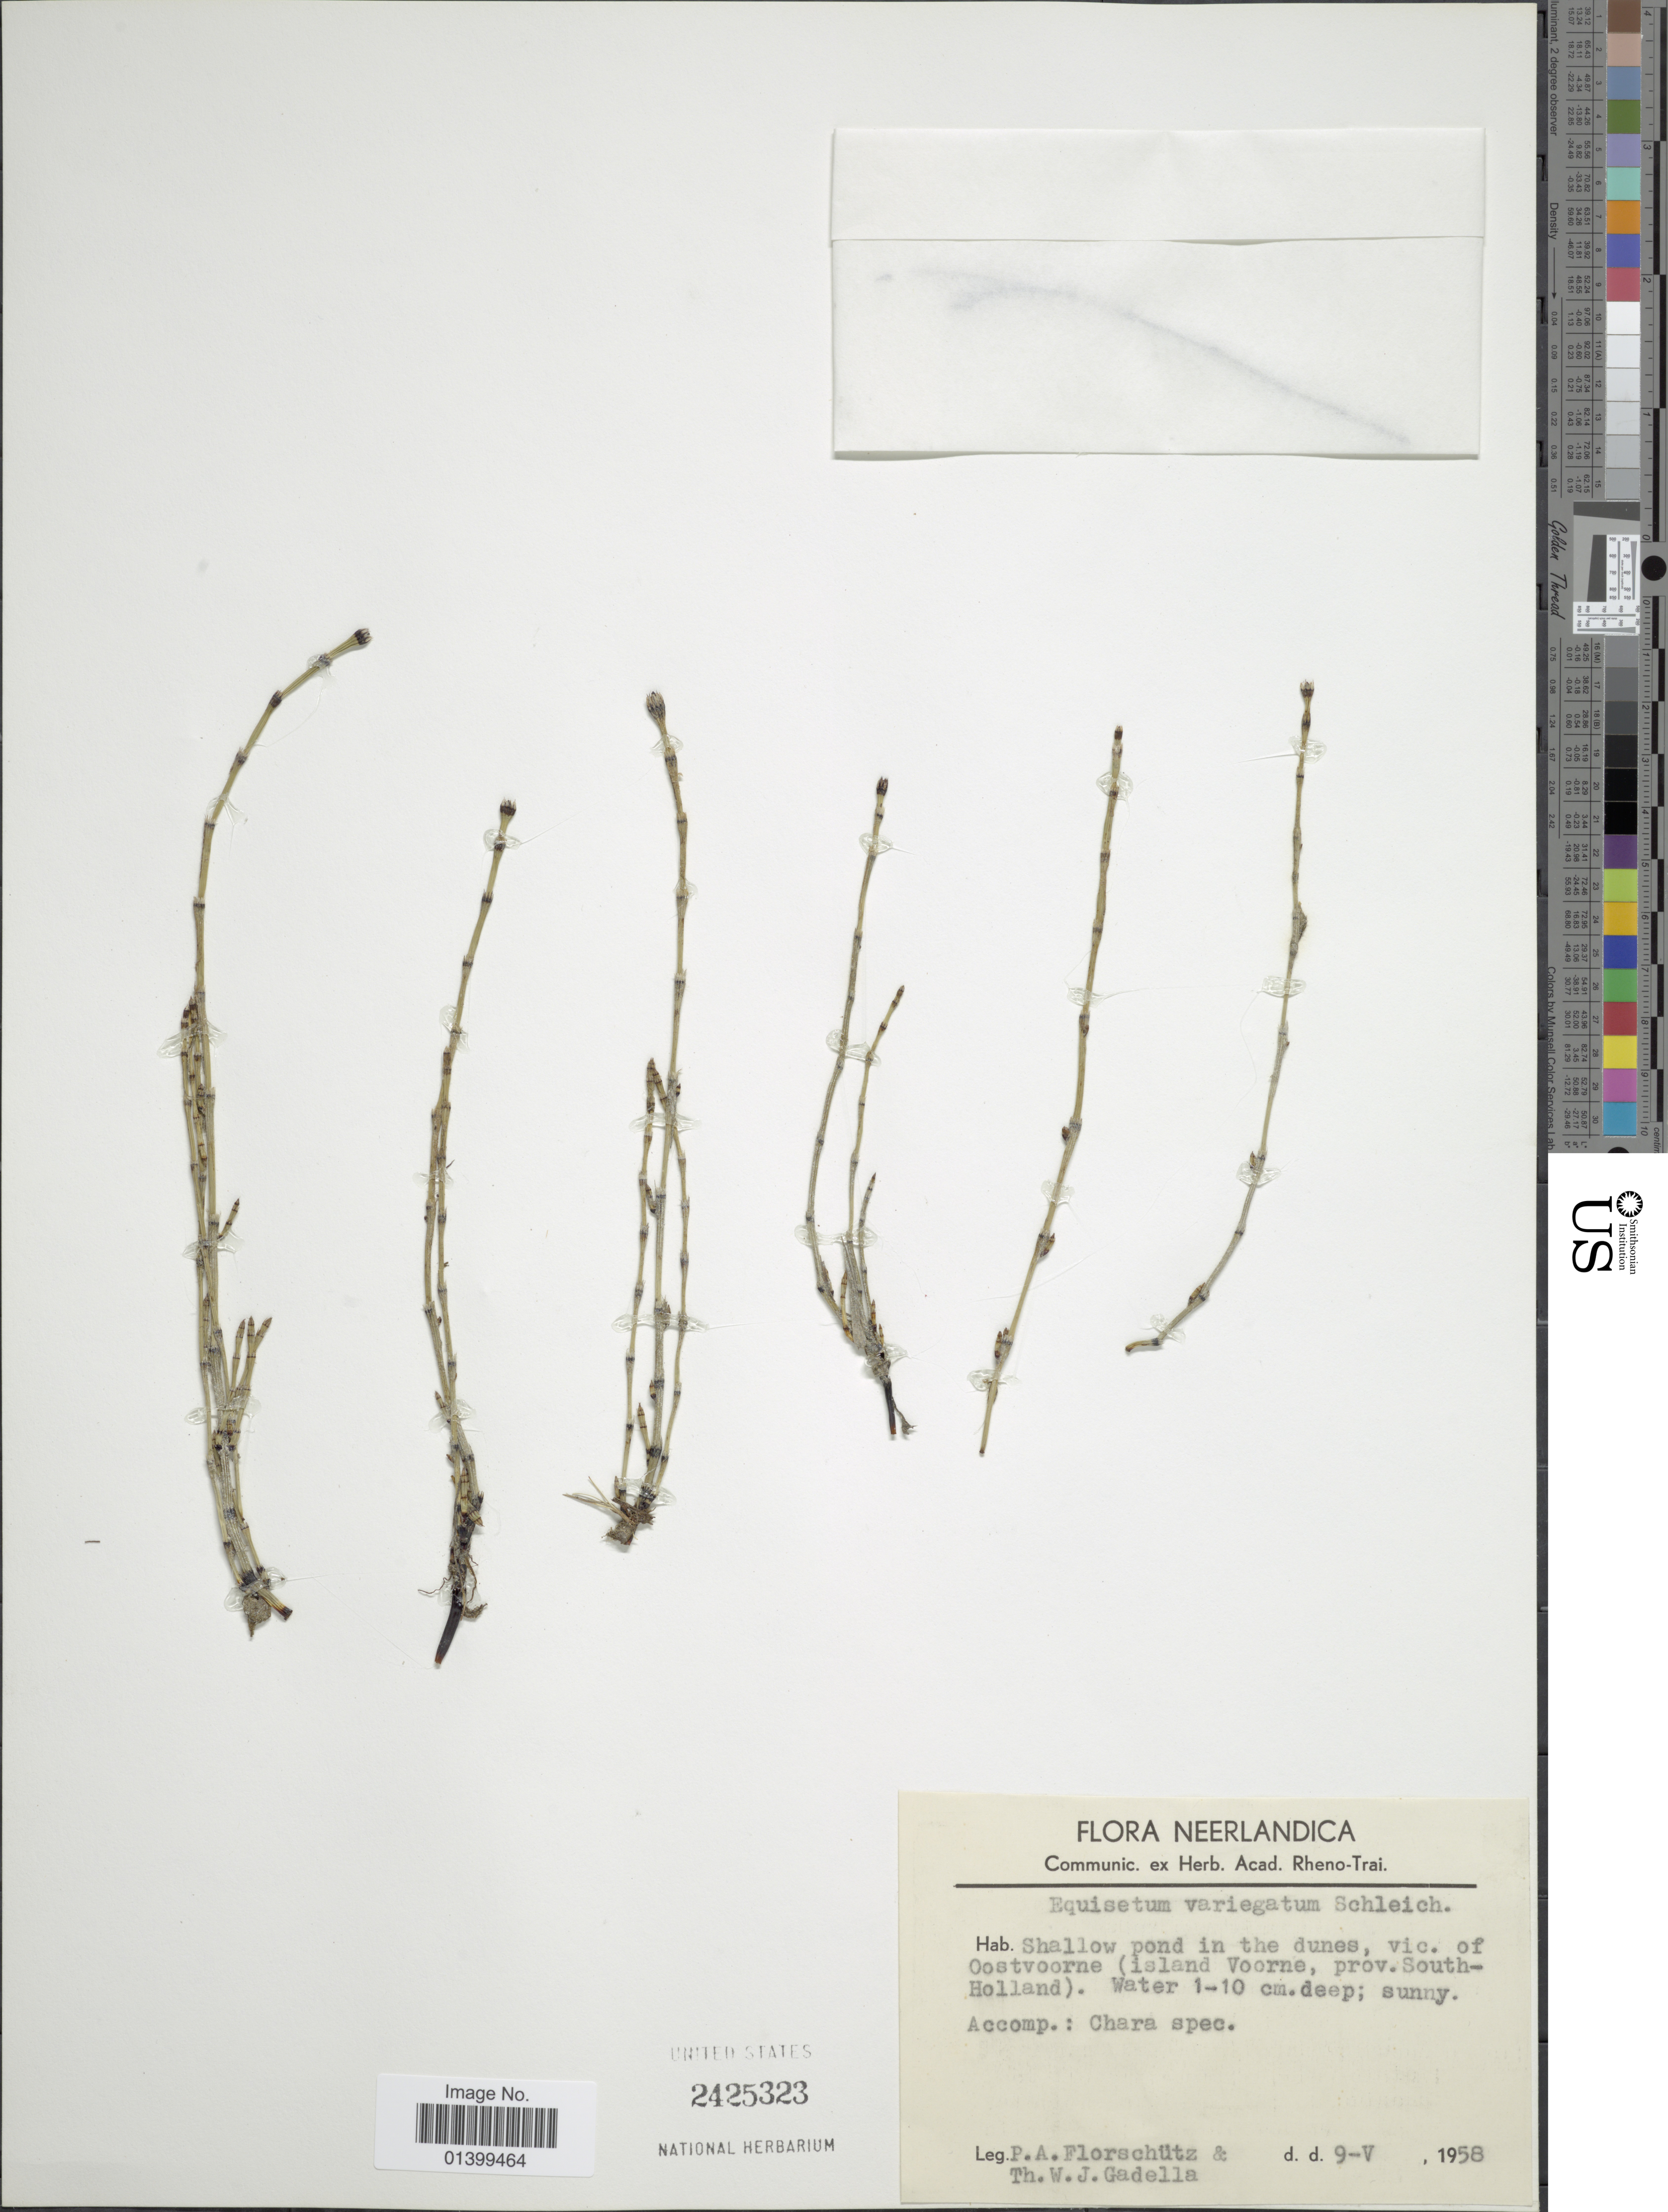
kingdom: Plantae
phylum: Tracheophyta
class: Polypodiopsida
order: Equisetales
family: Equisetaceae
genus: Equisetum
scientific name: Equisetum variegatum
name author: Schleich. ex F. Weber & D. Mohr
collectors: P. Florschütz & T. Gadella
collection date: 1958-05-09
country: Netherlands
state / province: Zuid Holland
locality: Shallow pond in the dunes, vic. of Oostvoorne (island Voorne, prov. South-Holland)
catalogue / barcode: US 2425323